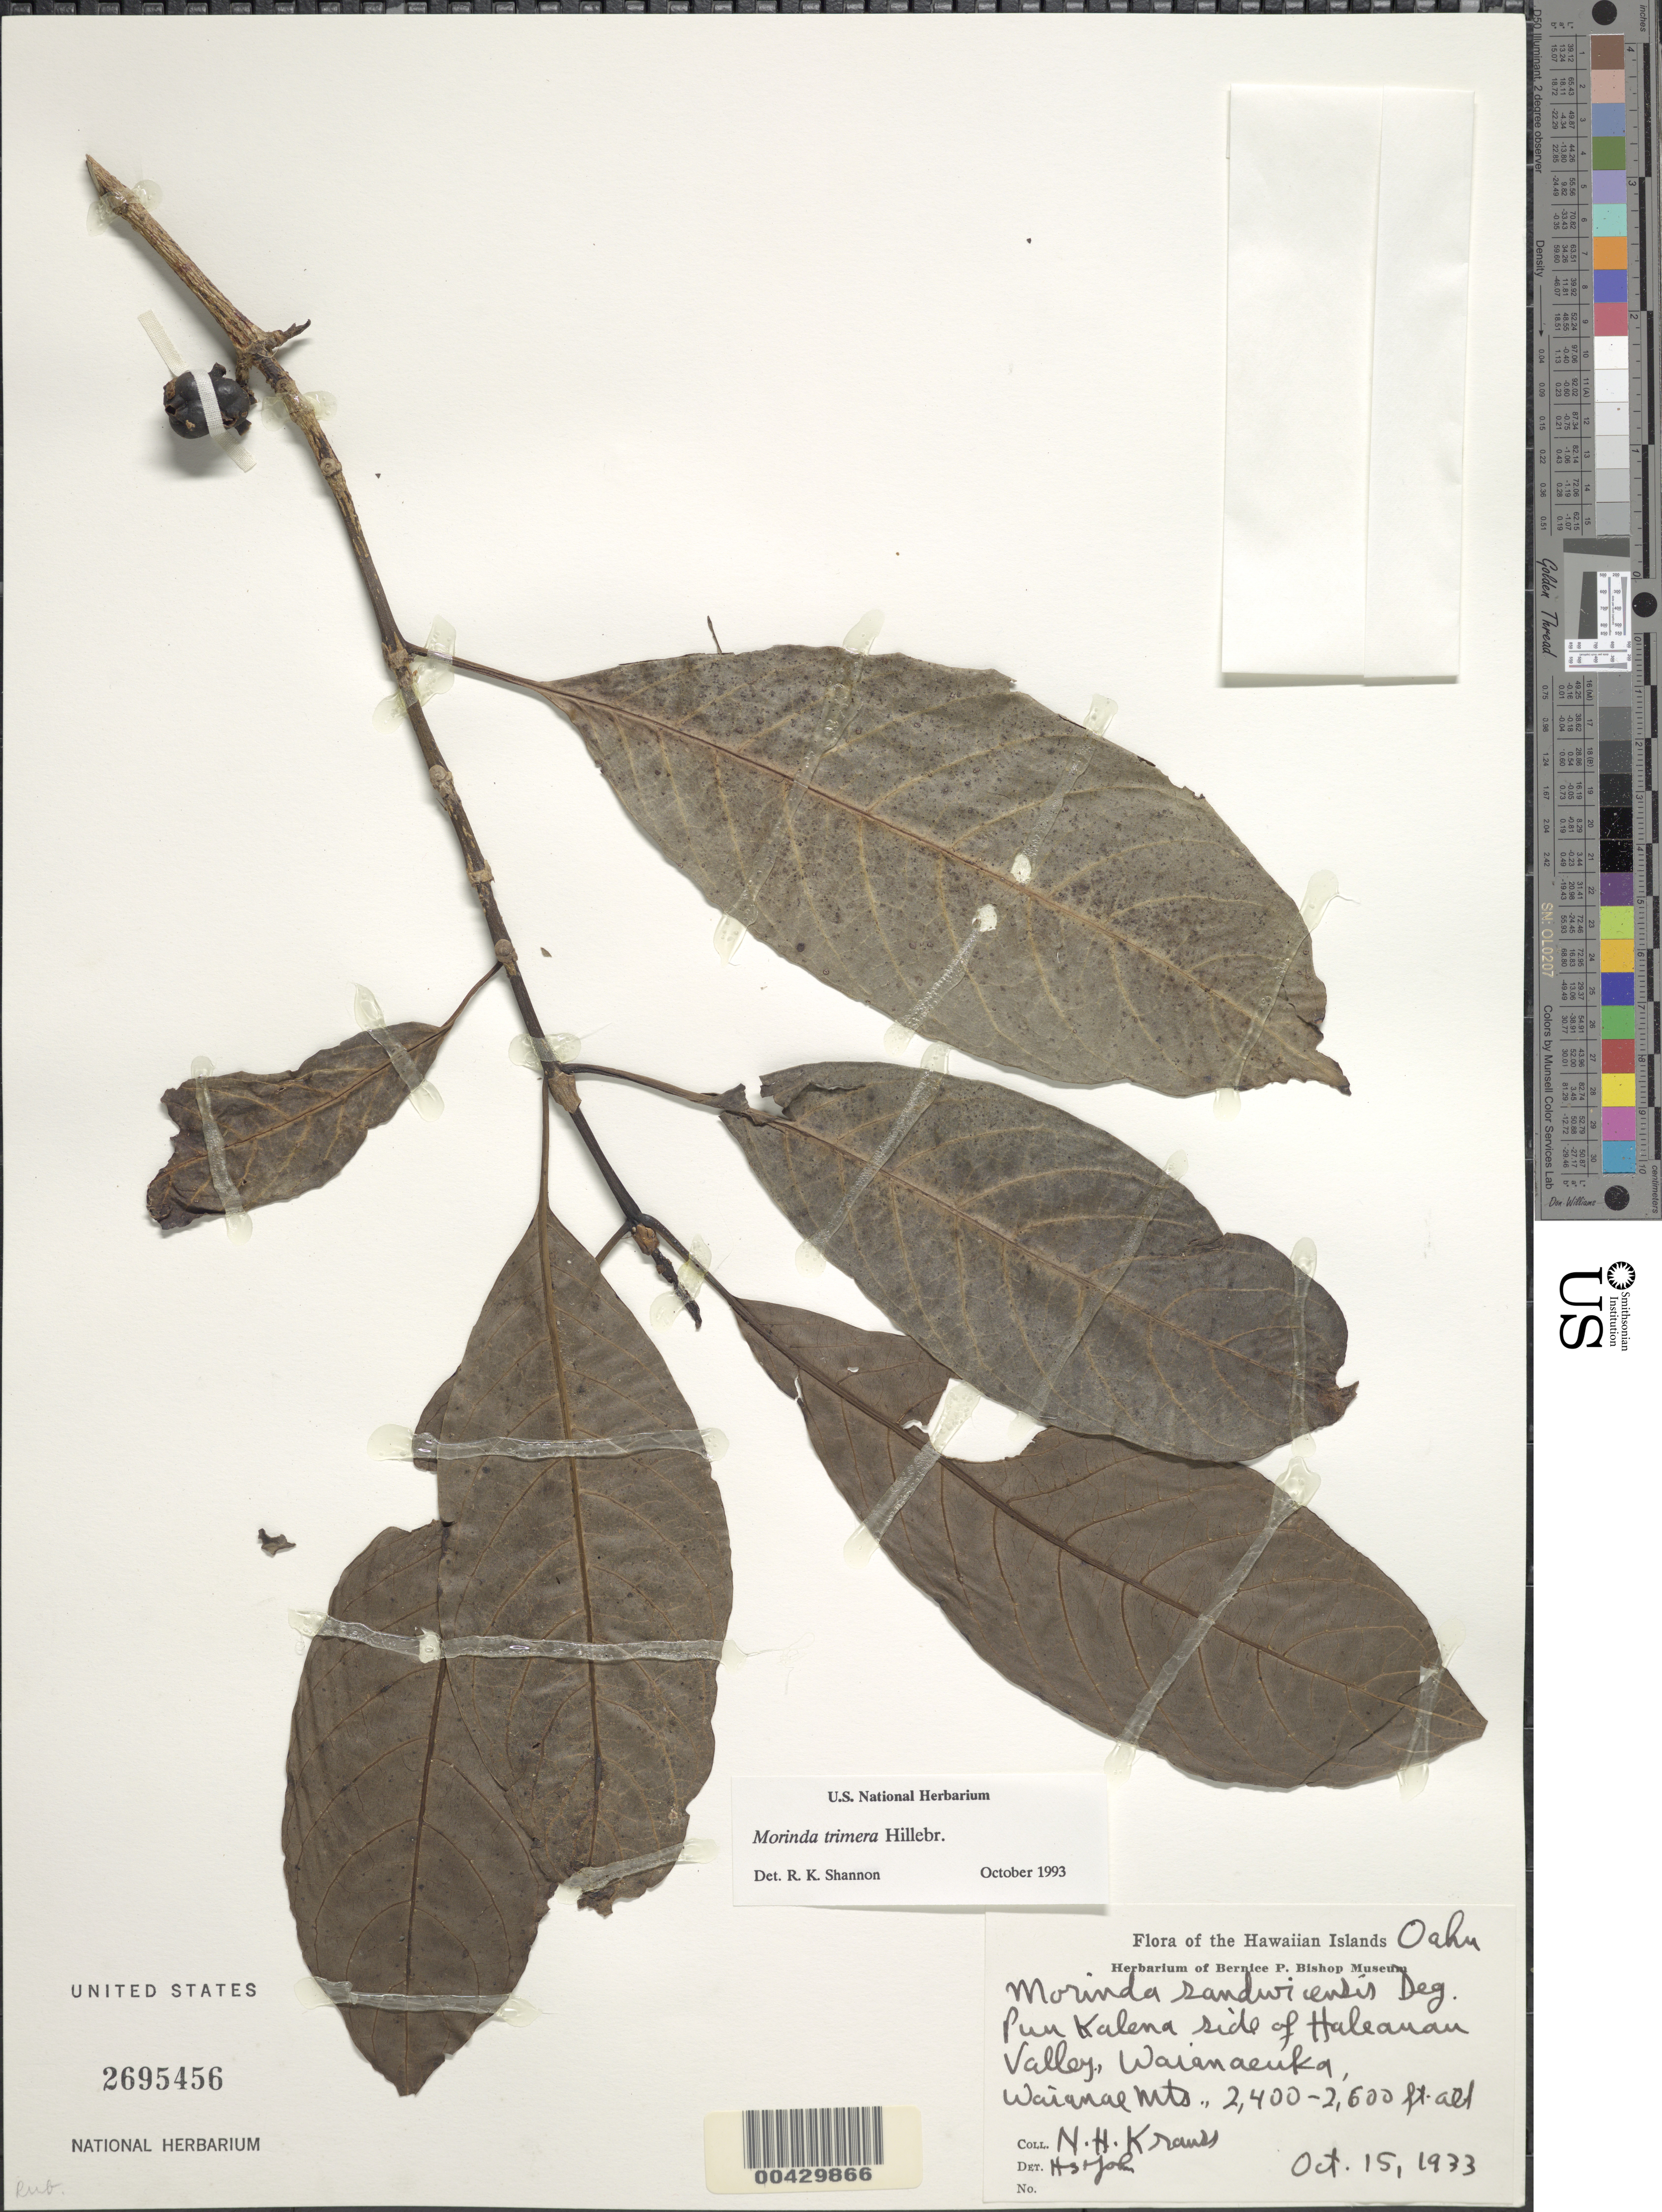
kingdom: Plantae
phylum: Tracheophyta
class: Magnoliopsida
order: Gentianales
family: Rubiaceae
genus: Gynochthodes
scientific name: Gynochthodes trimera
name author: (Hillebr.) Razafim. & B. Bremer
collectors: N. Krauss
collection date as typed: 15 Oct 1933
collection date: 1933-10-15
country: United States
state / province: Hawaii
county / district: Honolulu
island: Oahu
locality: Puu Kalena side of Haleauau Valley, Waianae Uka, Waianae Mountains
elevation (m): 732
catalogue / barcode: US 2695456